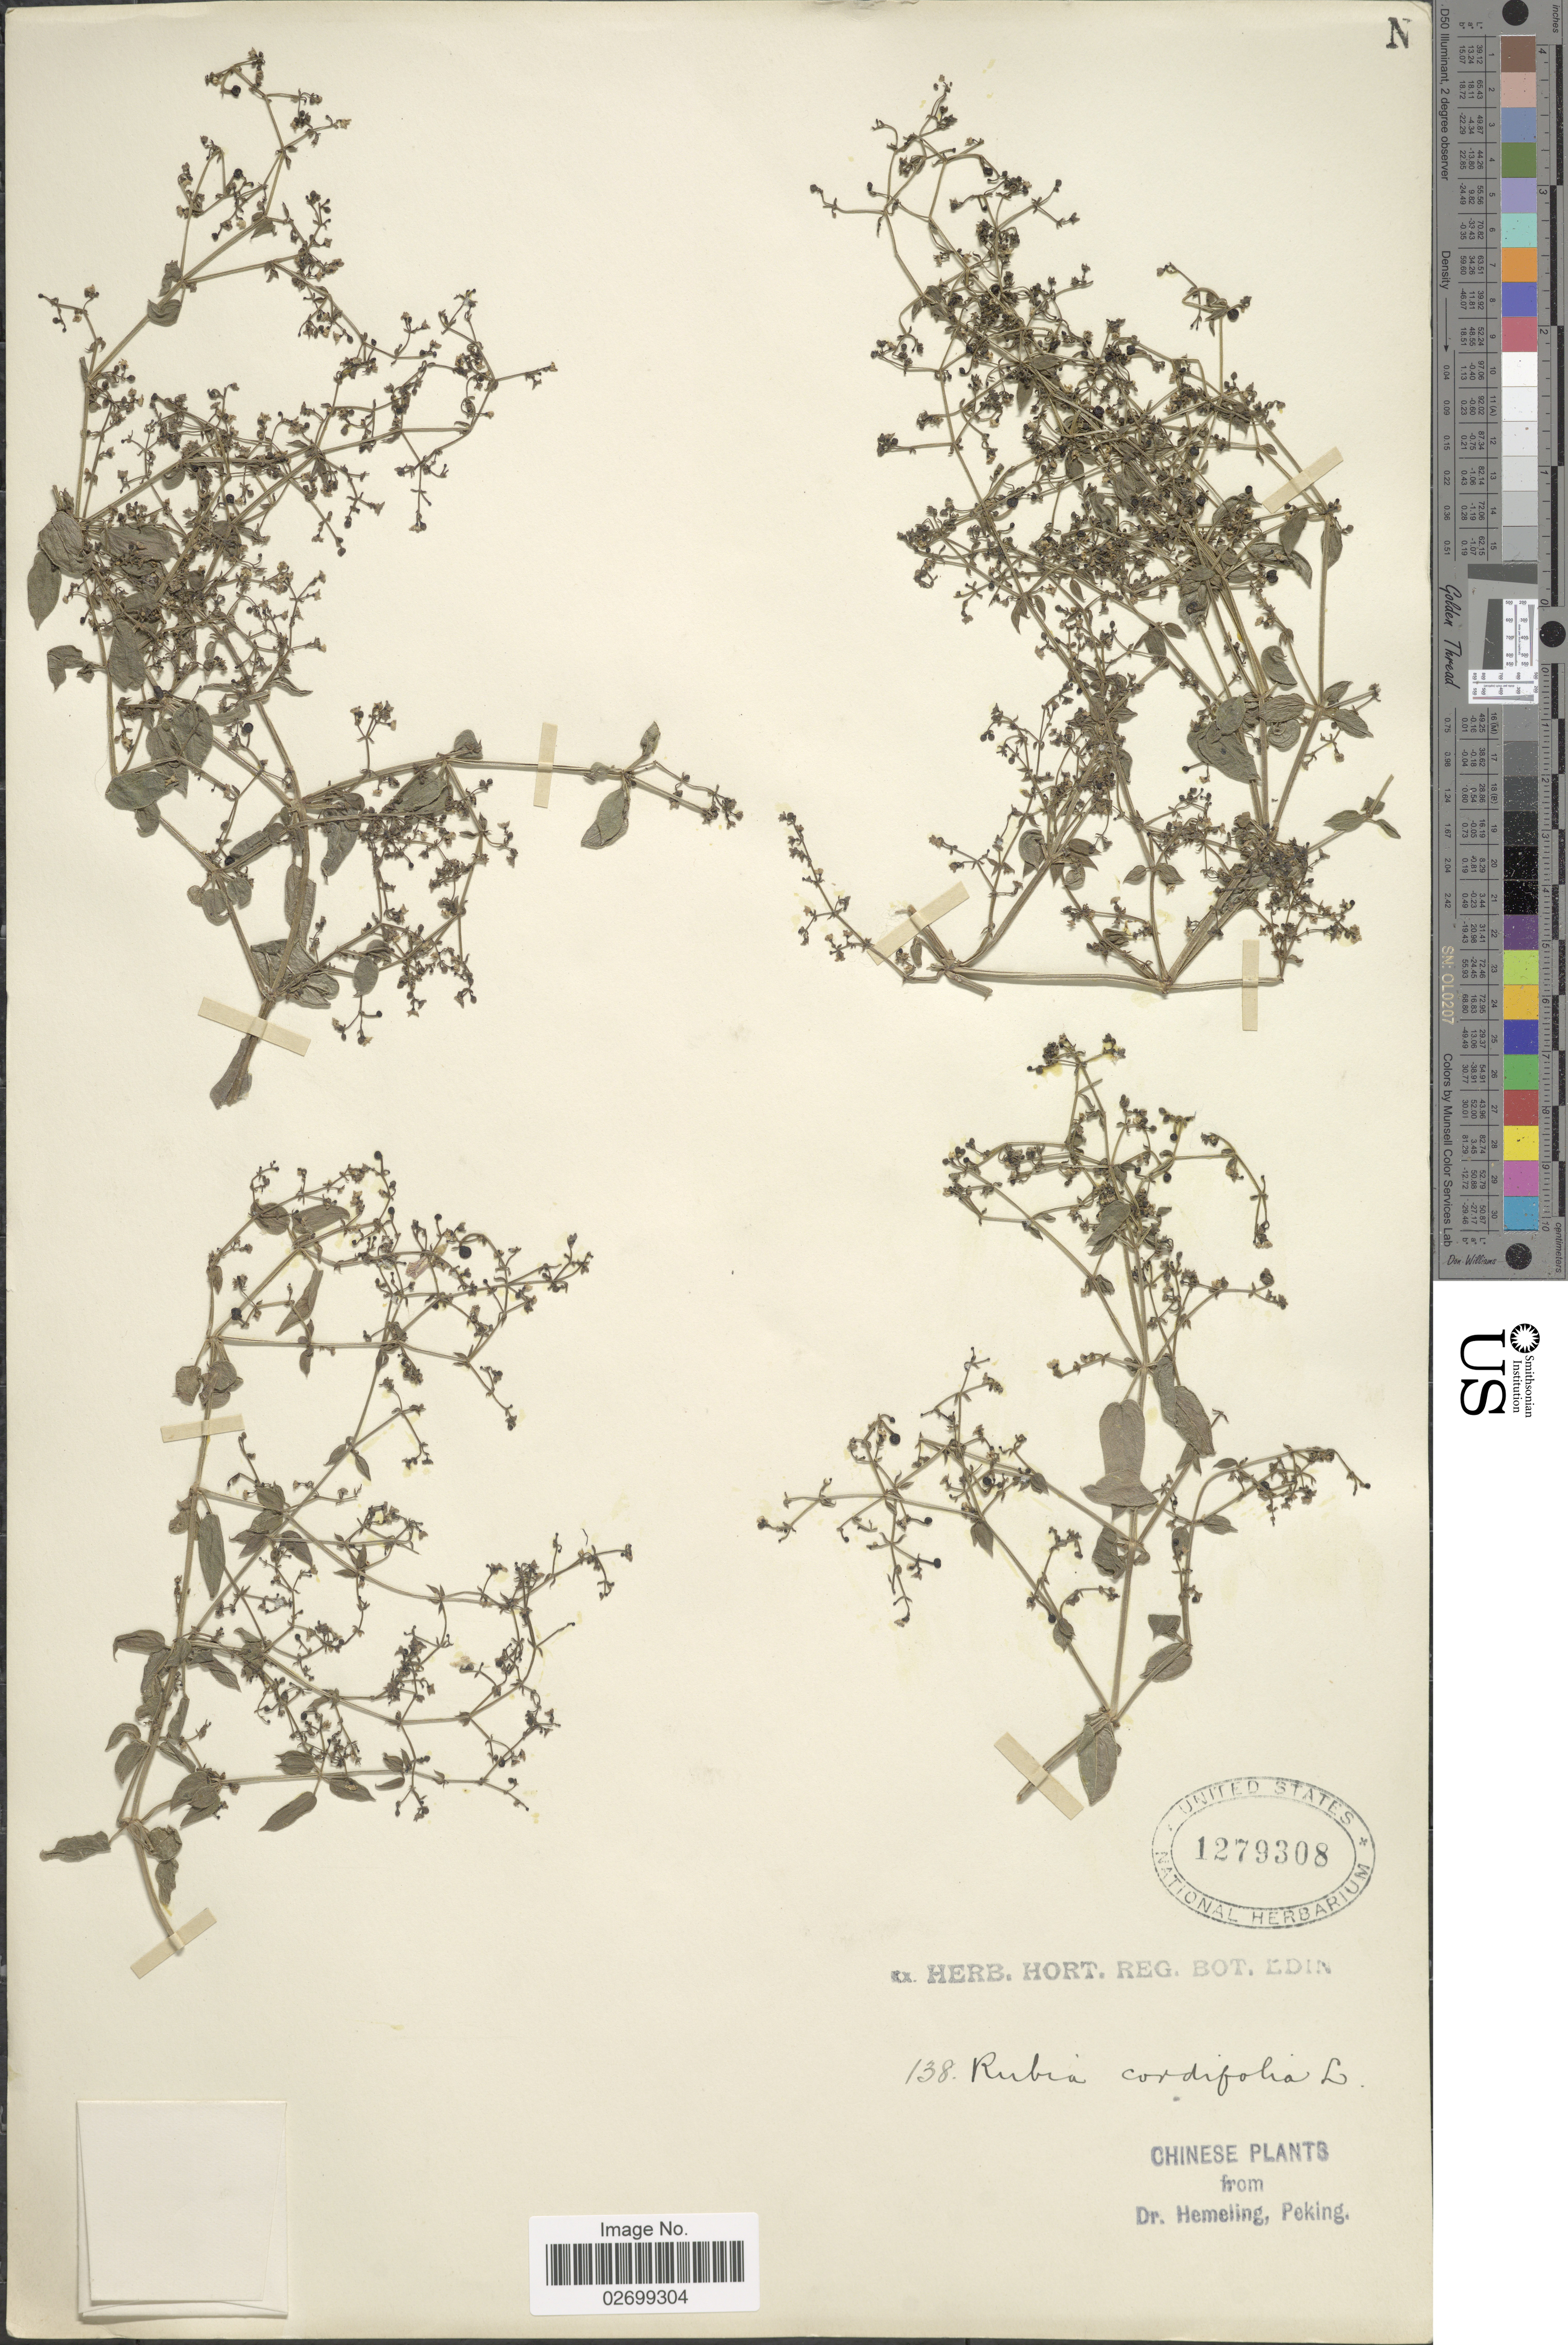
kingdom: Plantae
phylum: Tracheophyta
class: Magnoliopsida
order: Gentianales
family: Rubiaceae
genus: Rubia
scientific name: Rubia cordifolia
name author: L.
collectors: -. Hemeling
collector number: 138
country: China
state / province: Beijing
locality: Peking [unsure placement]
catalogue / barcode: US 1279308